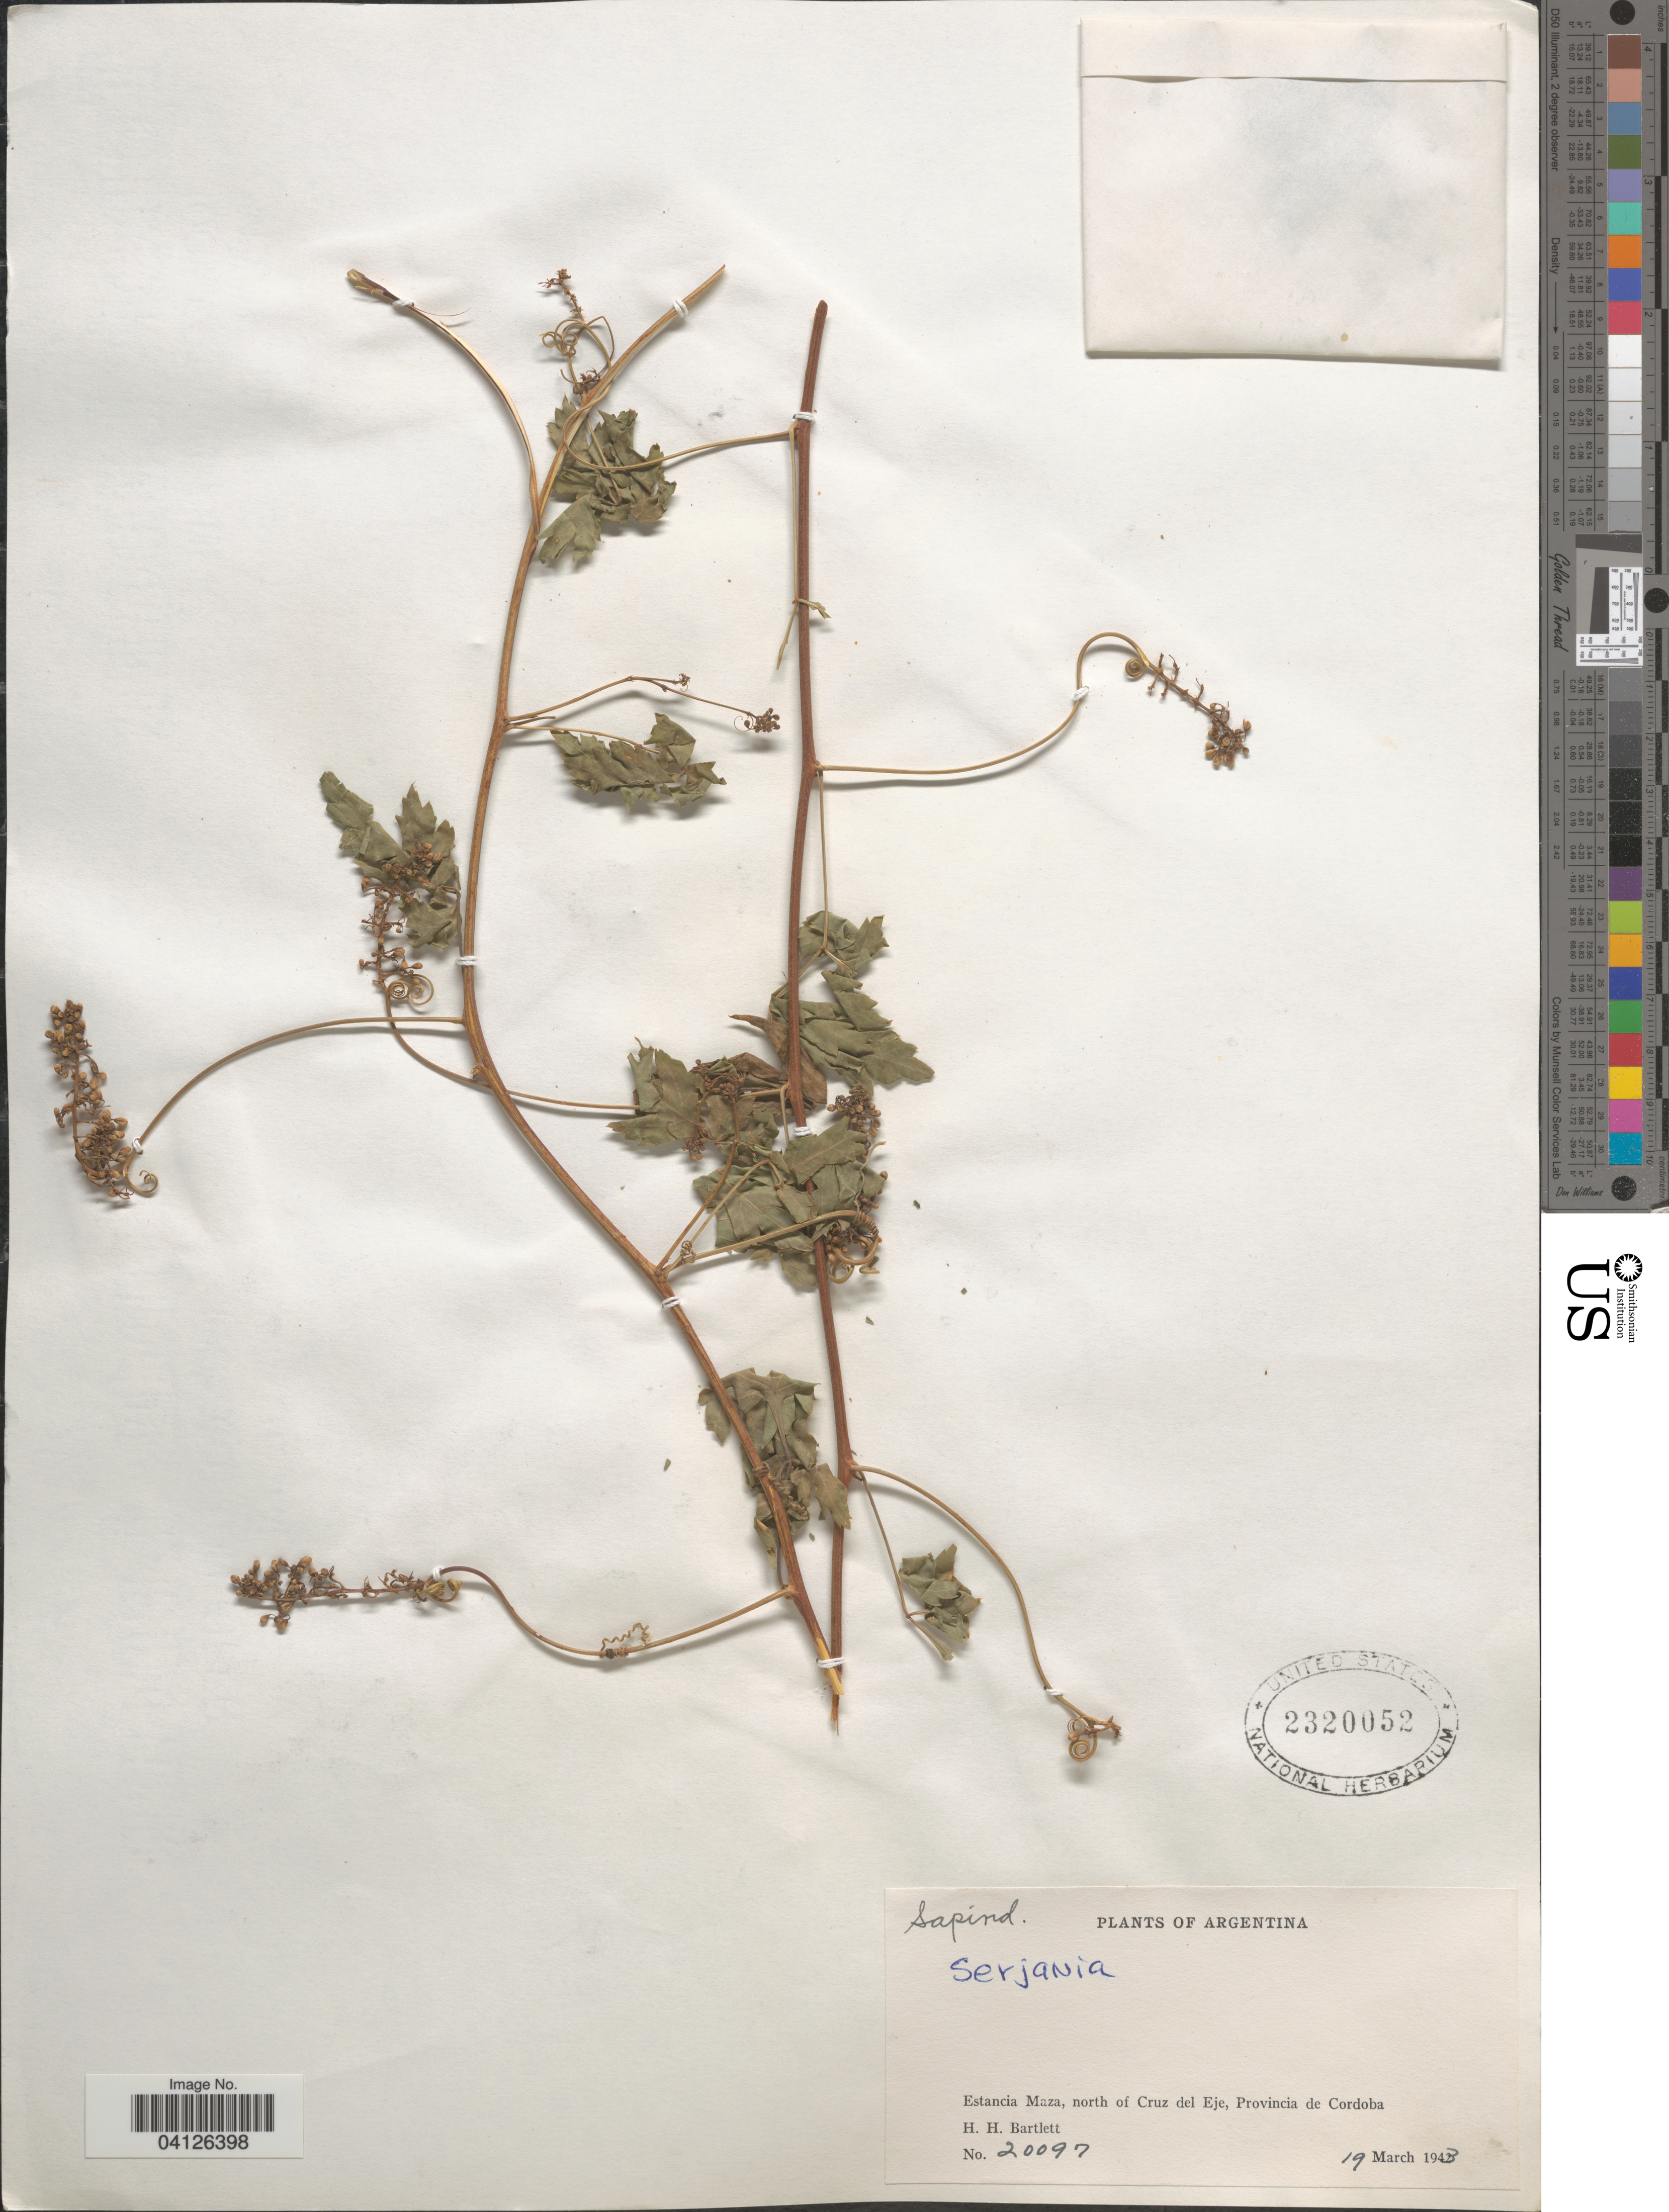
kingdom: Plantae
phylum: Tracheophyta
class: Magnoliopsida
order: Sapindales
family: Sapindaceae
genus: Serjania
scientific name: Serjania sp.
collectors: H. H. Bartlett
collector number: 20097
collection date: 1943-03-19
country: Argentina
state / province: Cordoba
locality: Estancia Maza, north of Cruz del Eje.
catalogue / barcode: US 2320052